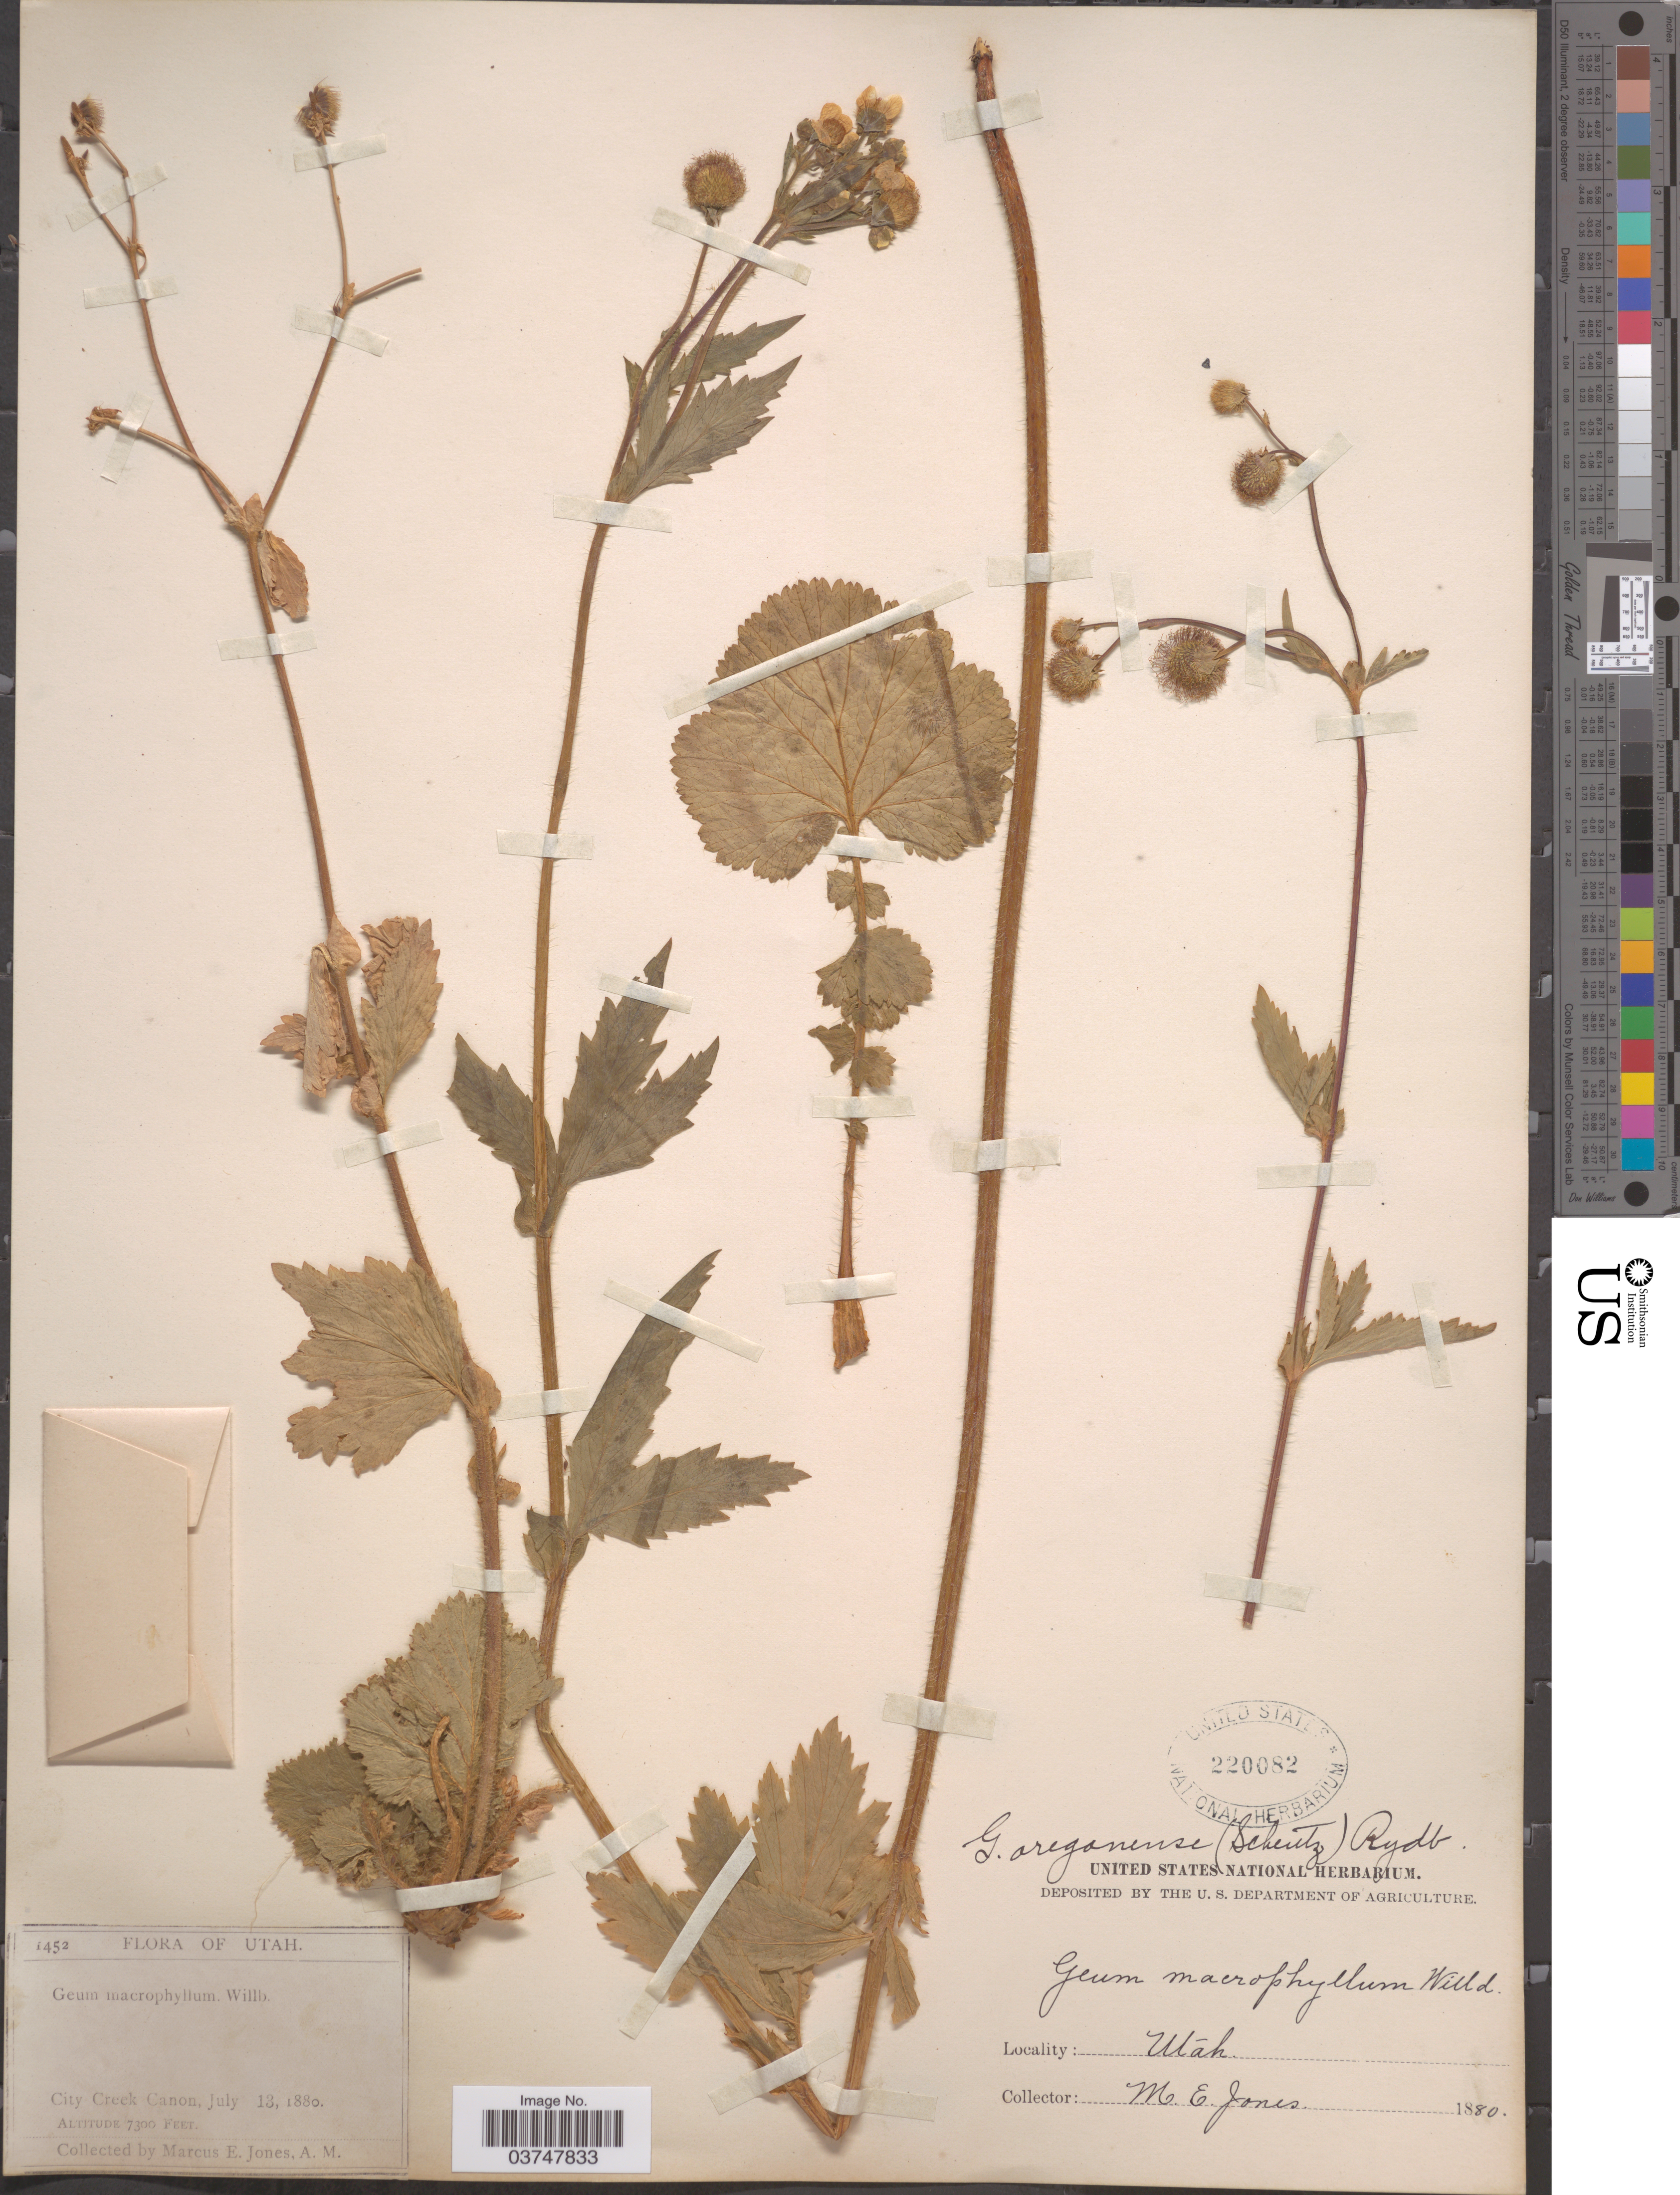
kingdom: Plantae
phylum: Tracheophyta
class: Magnoliopsida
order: Rosales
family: Rosaceae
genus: Geum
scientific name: Geum oregonense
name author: Rydb.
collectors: M. E. Jones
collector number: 1452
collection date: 1880-07-13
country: United States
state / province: Utah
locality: City Creek Canon.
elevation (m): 2225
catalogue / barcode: US 220082